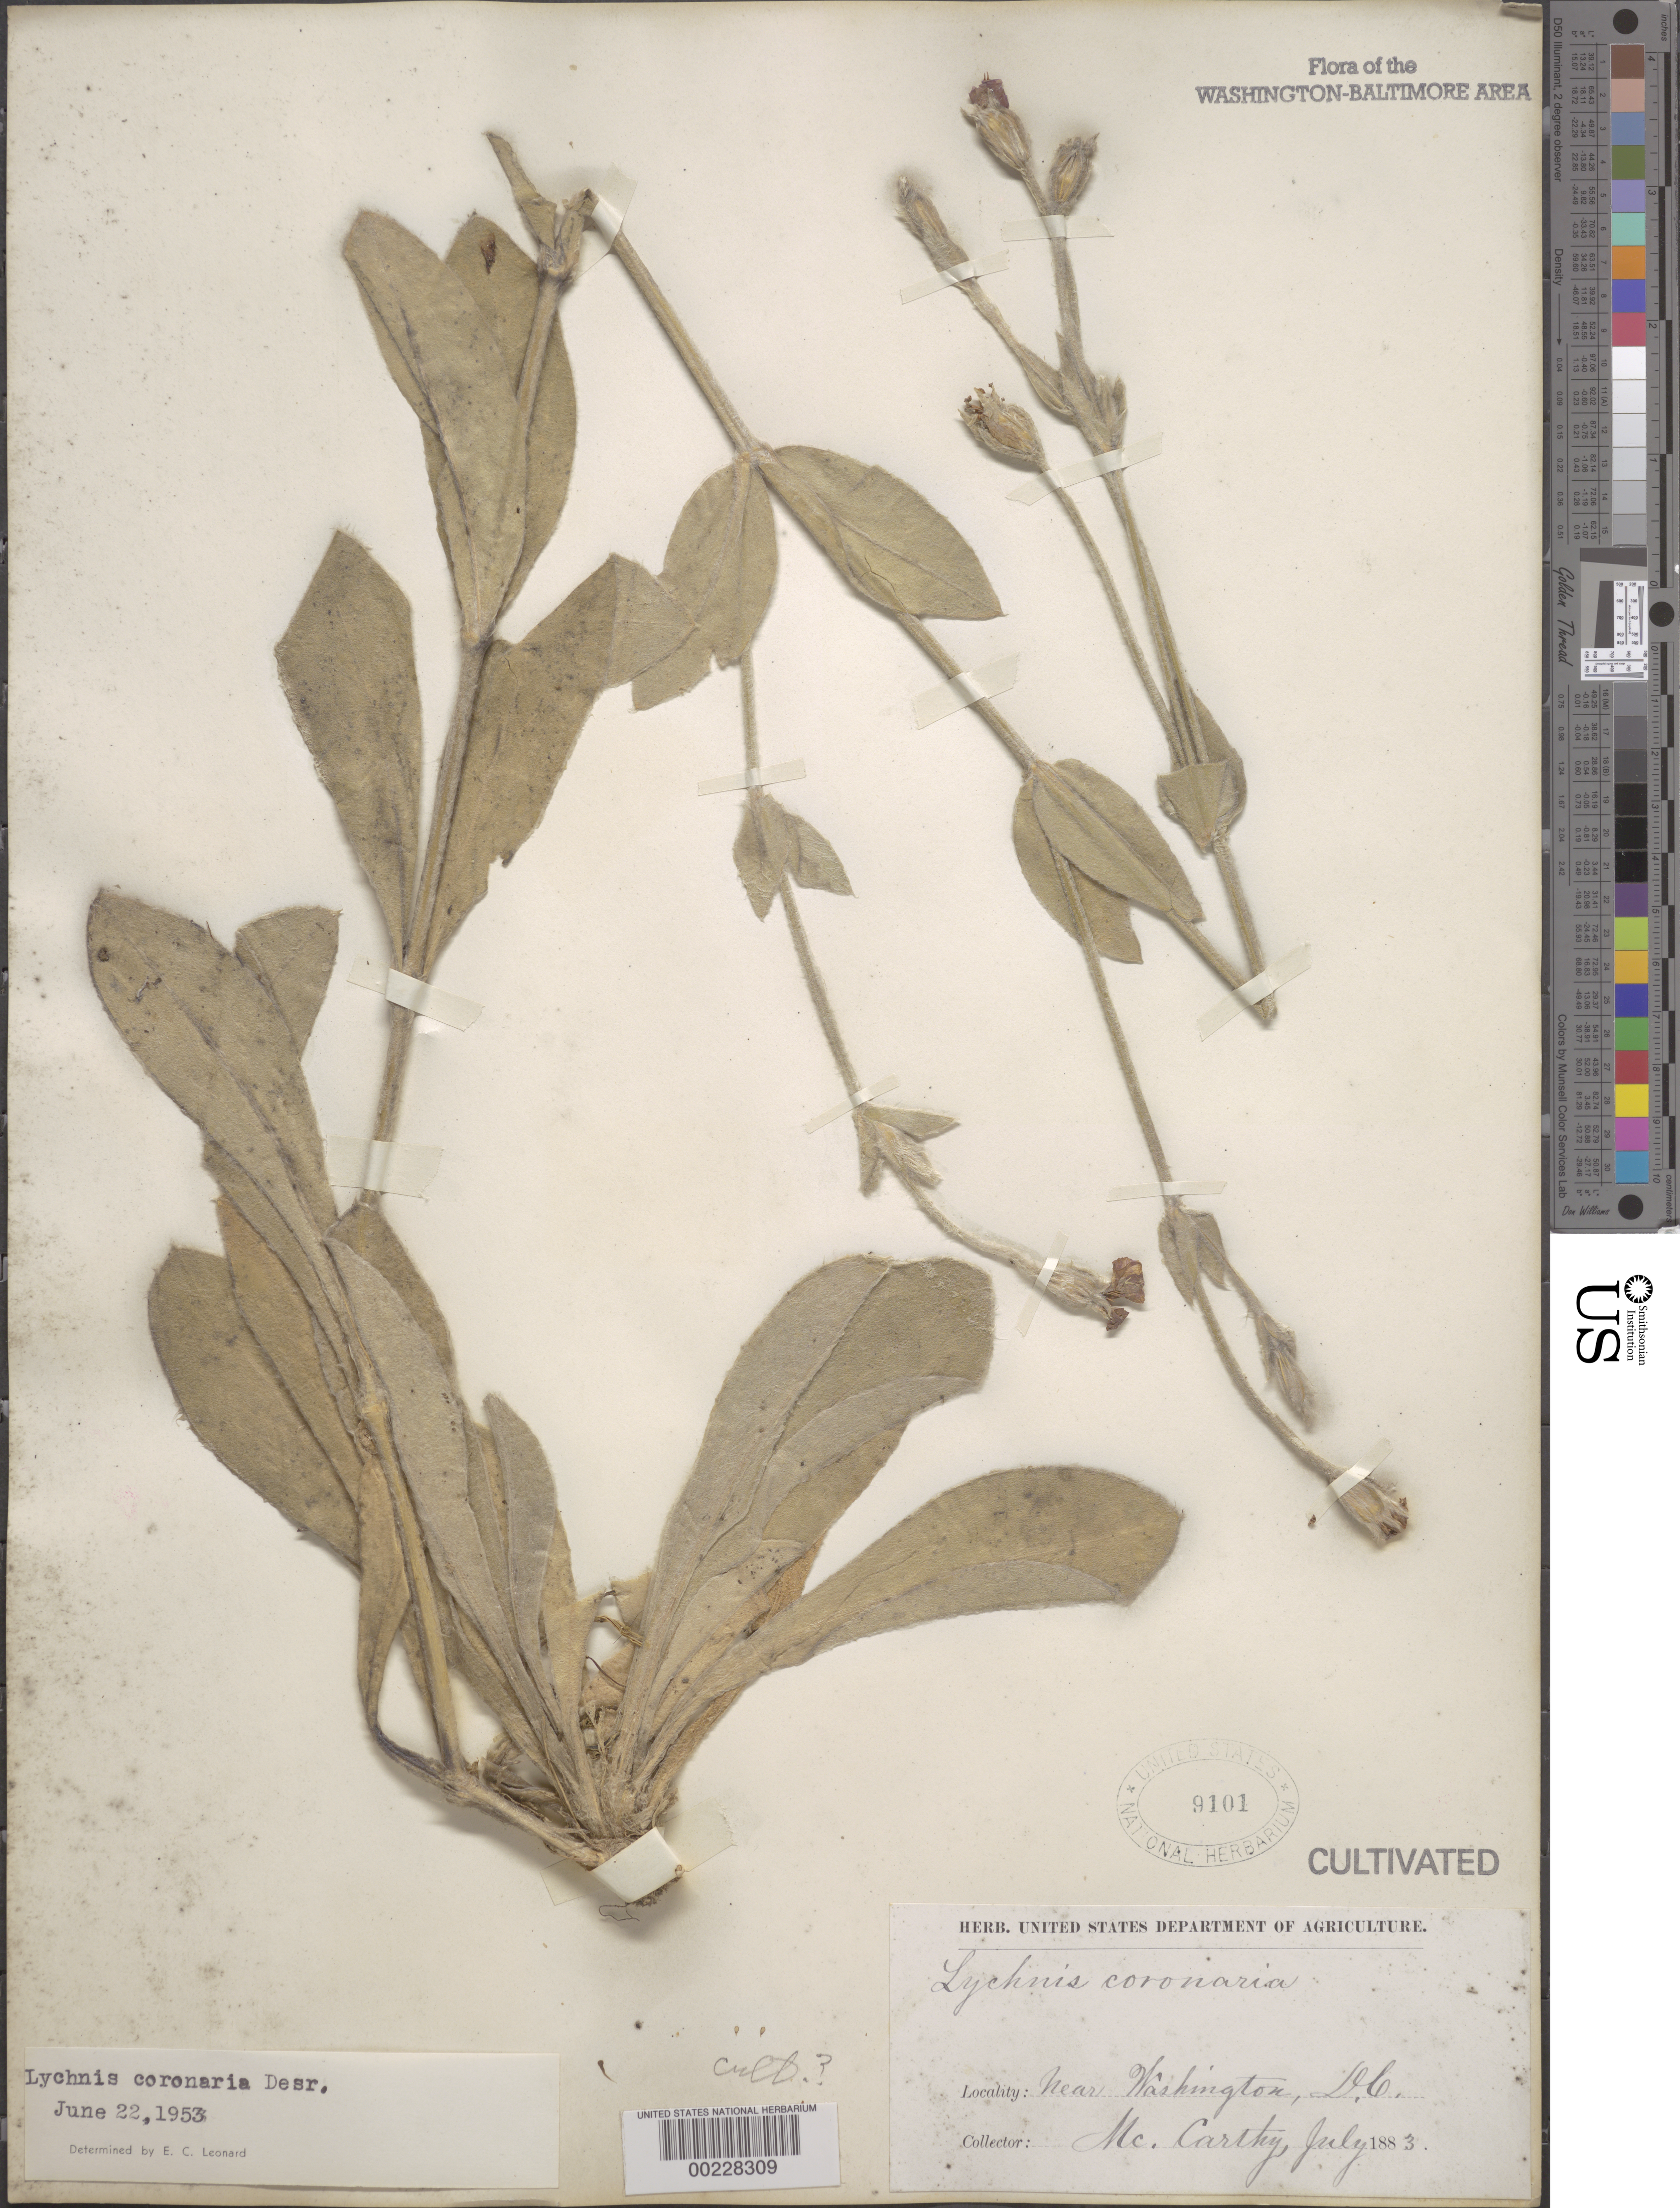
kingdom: Plantae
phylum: Tracheophyta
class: Magnoliopsida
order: Caryophyllales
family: Caryophyllaceae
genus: Silene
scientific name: Silene coronaria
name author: (L.) Clairv.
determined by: Strong, Mark T., (BOT), Smithsonian Institution - National Museum of Natural History (UNITED STATES)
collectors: G. McCarthy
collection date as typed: Jul 1883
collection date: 1883-07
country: United States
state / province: District of Columbia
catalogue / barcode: US 9101